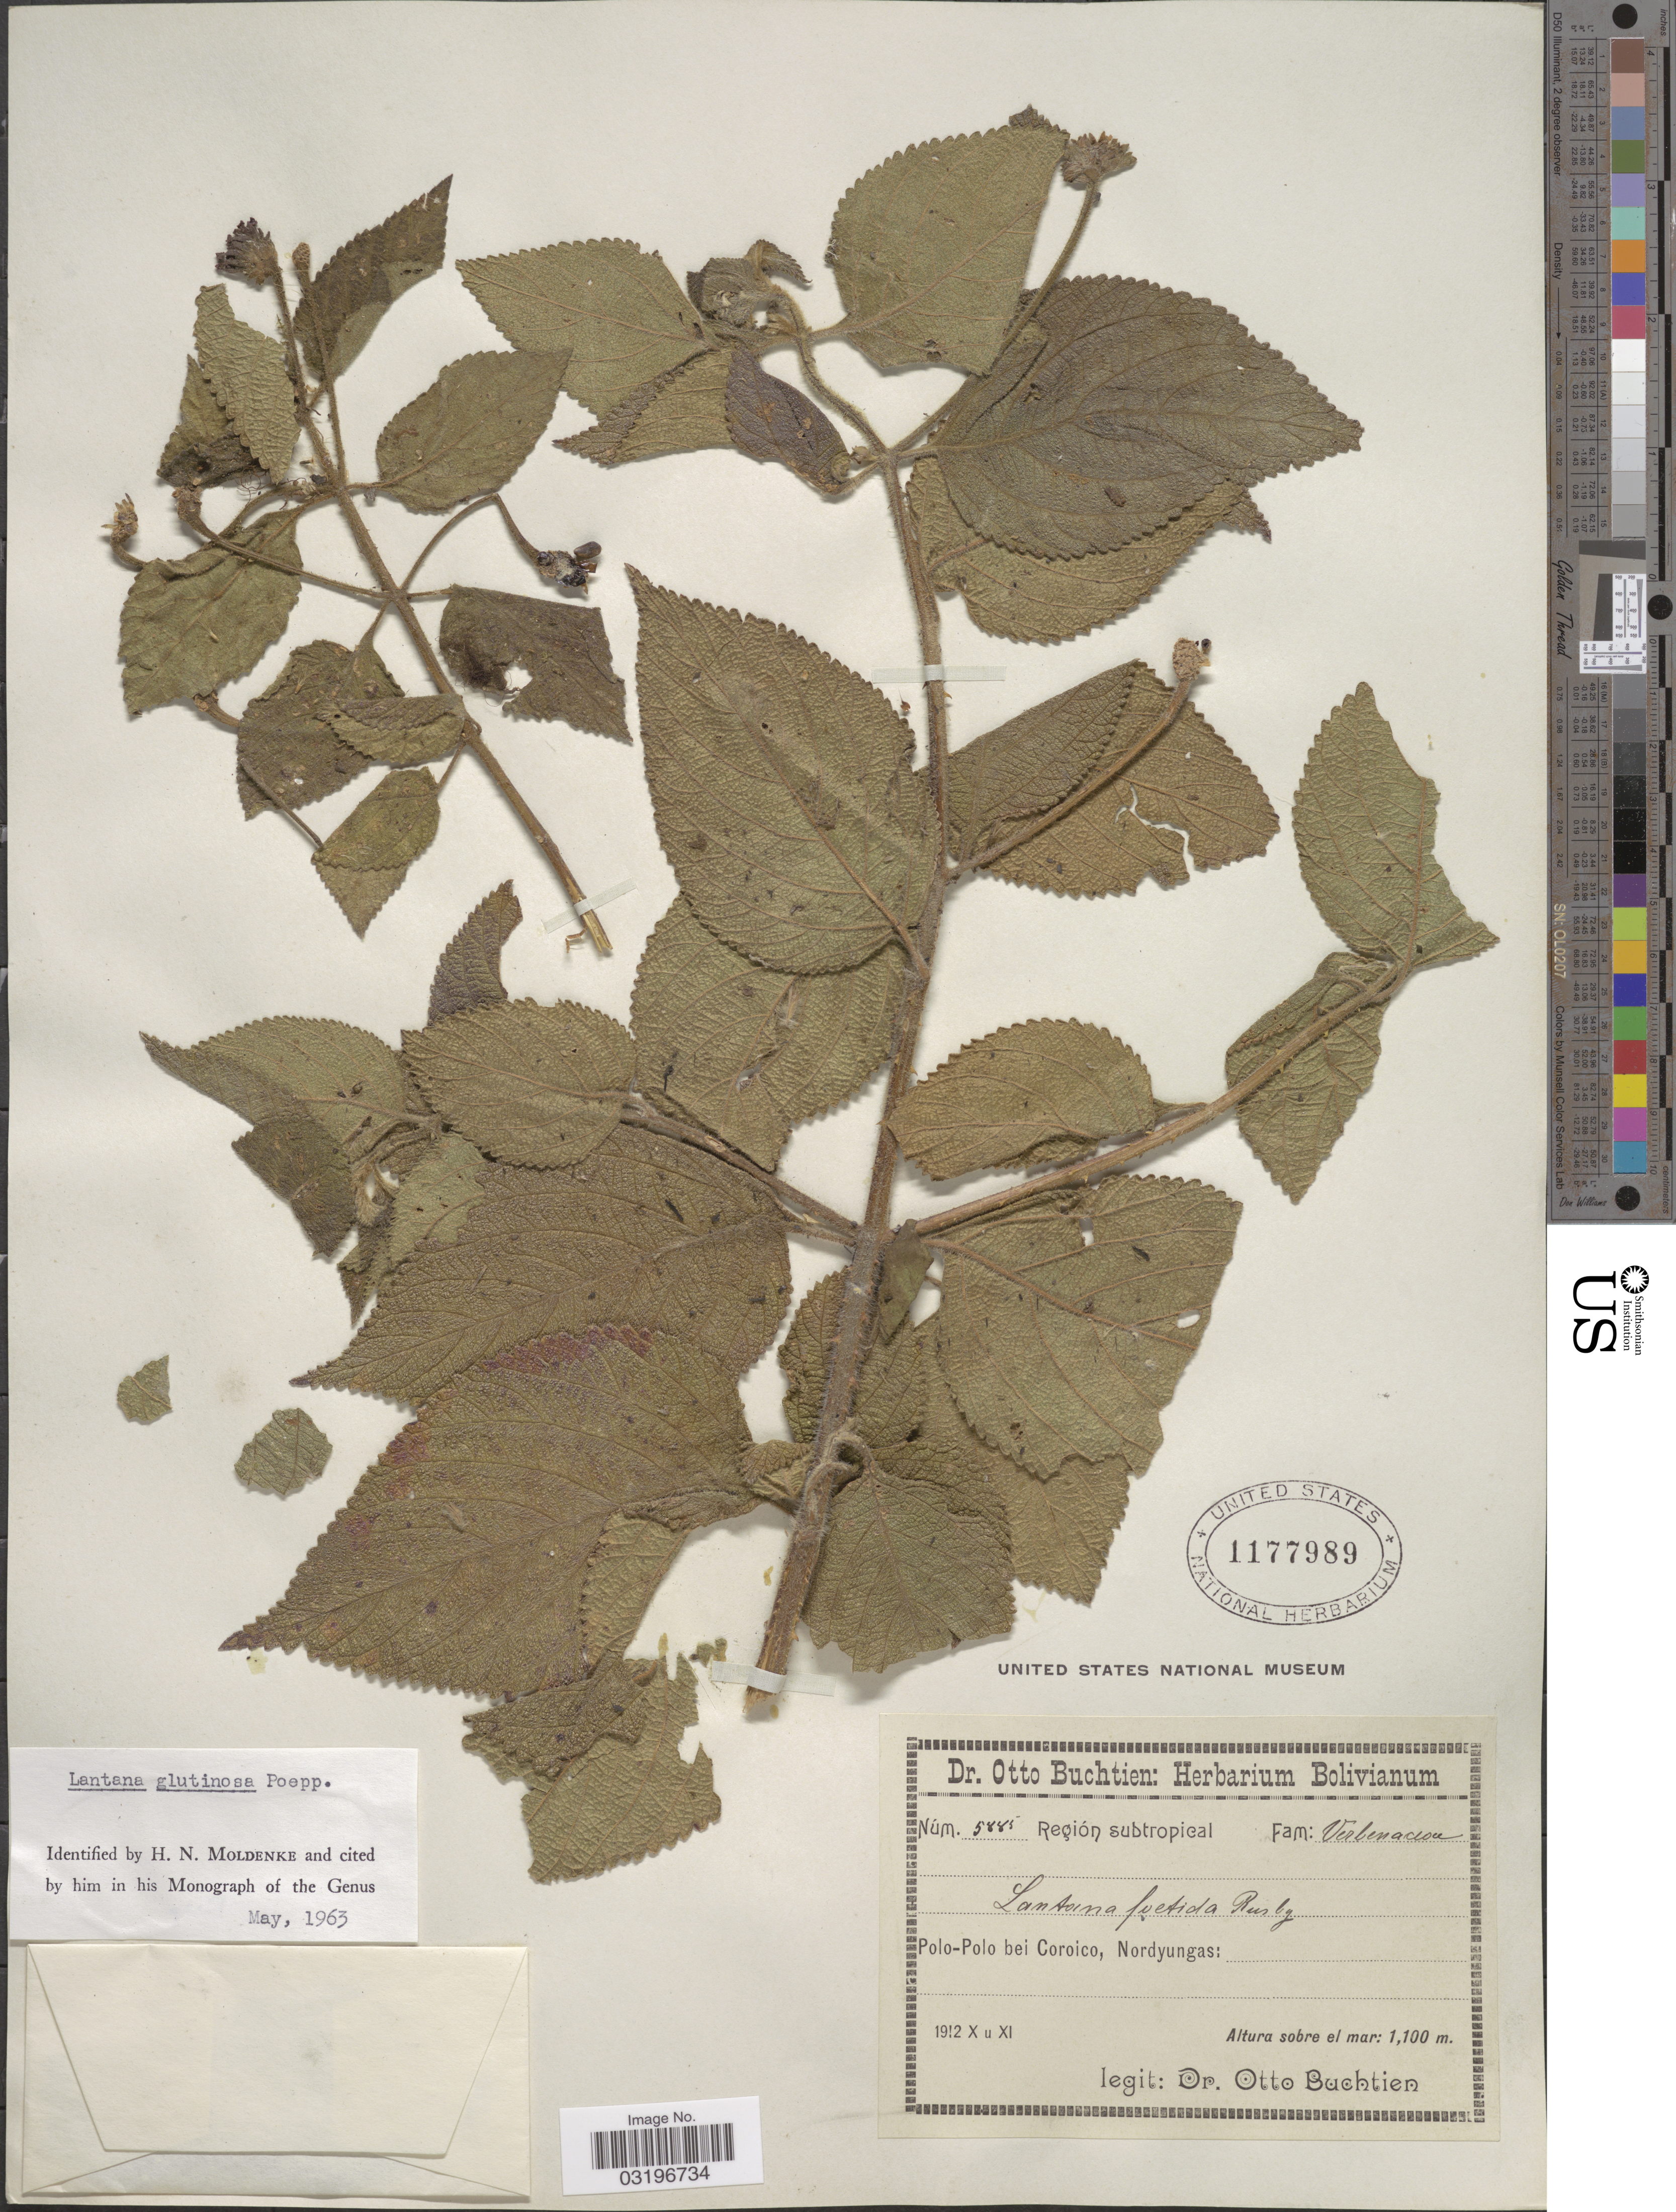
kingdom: Plantae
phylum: Tracheophyta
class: Magnoliopsida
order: Lamiales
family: Verbenaceae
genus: Lantana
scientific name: Lantana glutinosa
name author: Poepp.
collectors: O. Buchtien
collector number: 5885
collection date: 1912-10/1912-11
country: Bolivia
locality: Región subtropical. Polo-Polo bei Coroico, Nordyungas.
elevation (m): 1100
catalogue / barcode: US 1177989